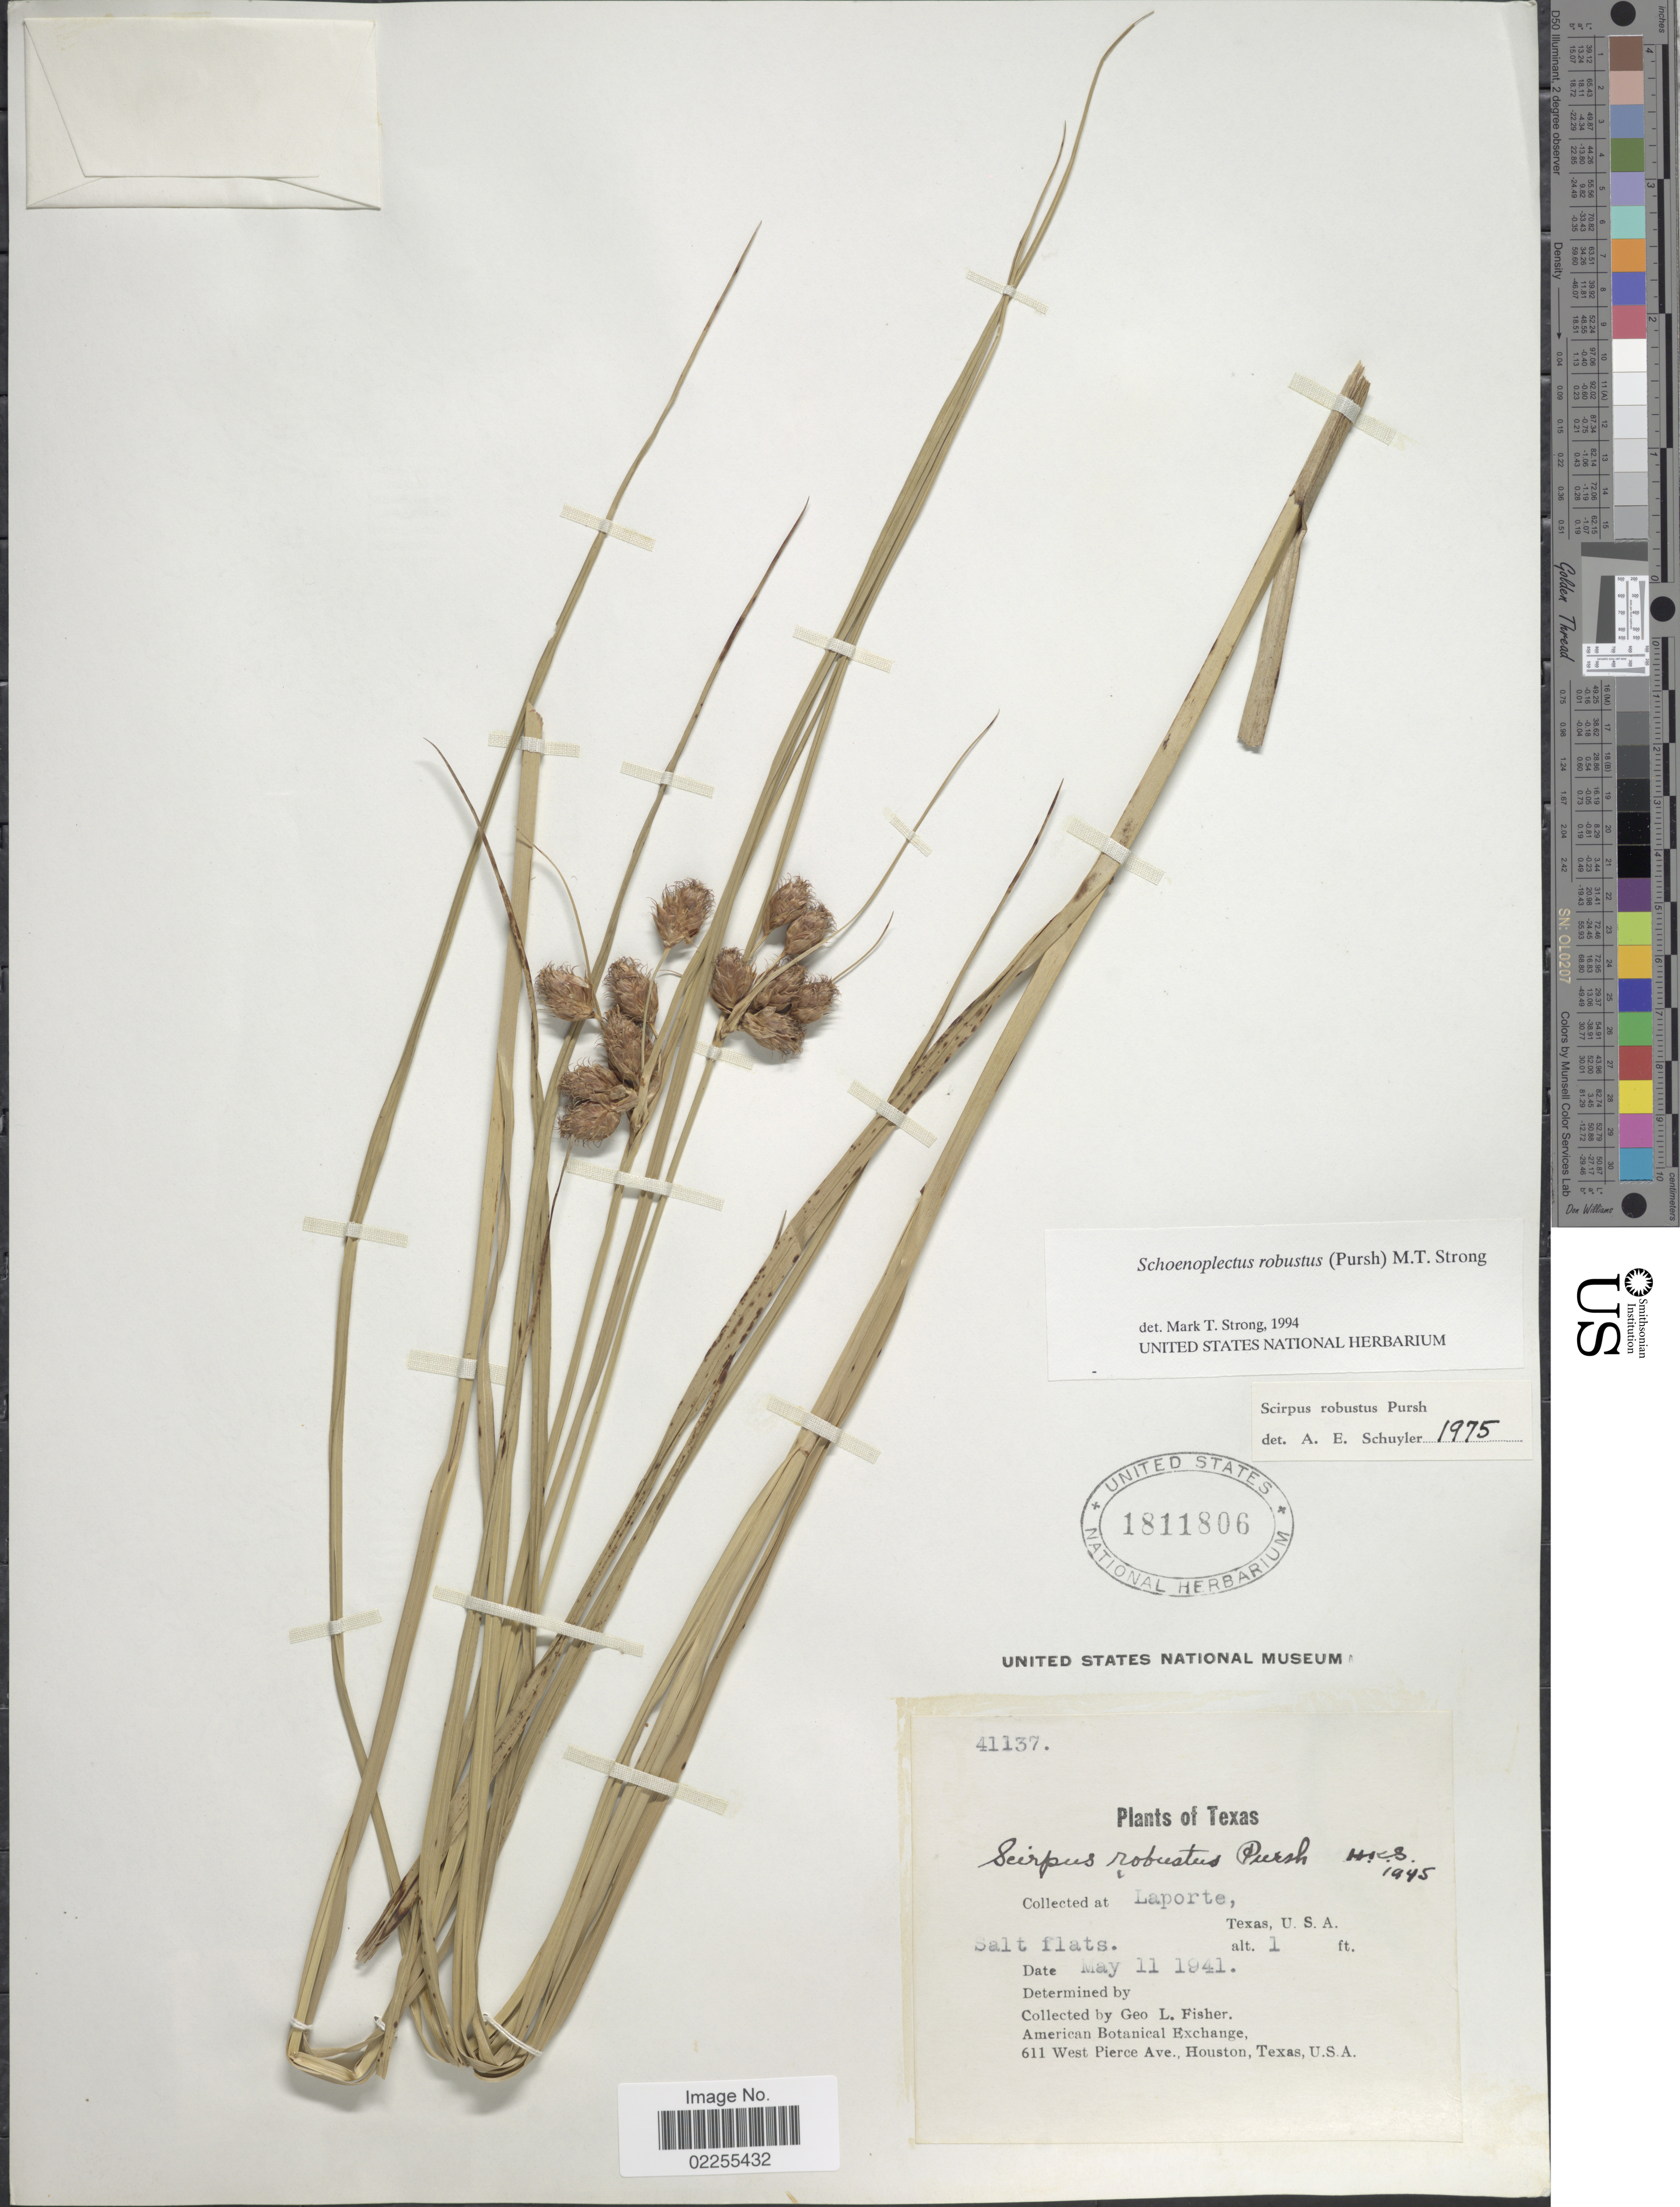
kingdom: Plantae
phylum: Tracheophyta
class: Liliopsida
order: Poales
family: Cyperaceae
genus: Bolboschoenus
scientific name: Bolboschoenus robustus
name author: (Pursh) Soják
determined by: Strong, M. T., (US), Smithsonian Institution - National Museum of Natural History (UNITED STATES)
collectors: G. L. Fisher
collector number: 41137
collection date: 1941-05-11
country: United States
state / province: Texas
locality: Laporte, salt flats.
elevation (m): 0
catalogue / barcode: US 1811806